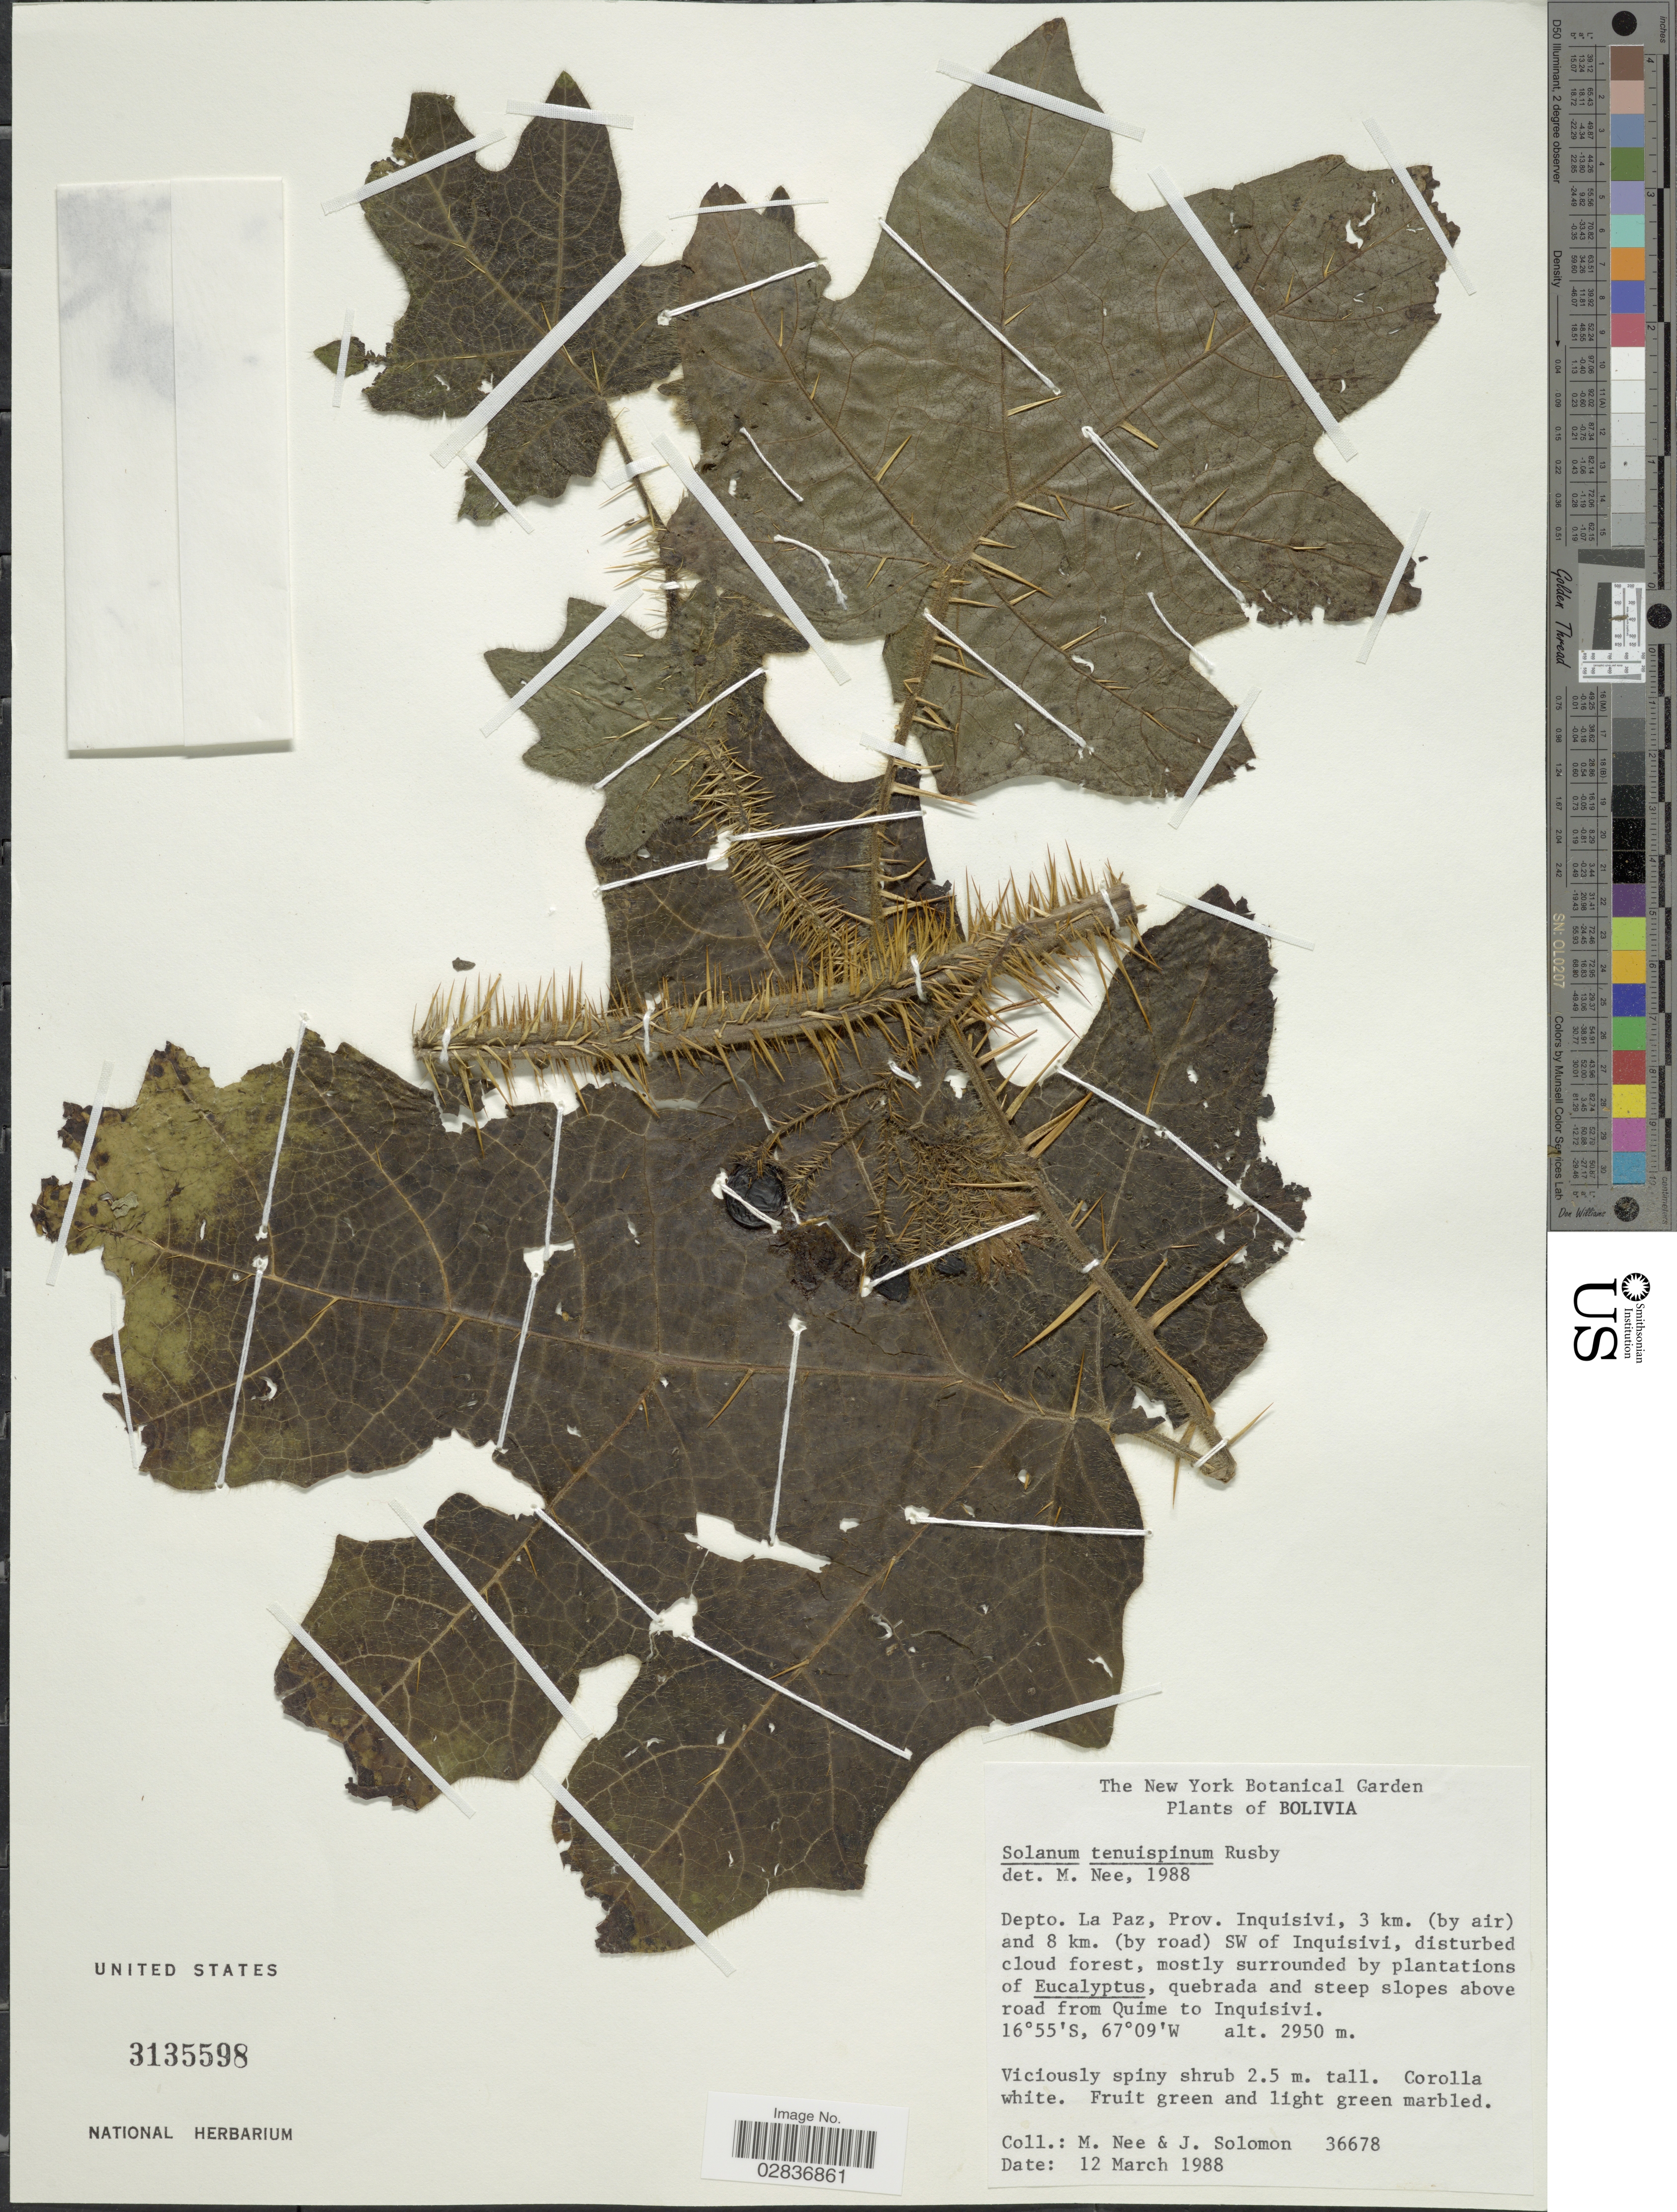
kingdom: Plantae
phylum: Tracheophyta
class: Magnoliopsida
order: Solanales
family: Solanaceae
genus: Solanum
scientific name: Solanum tenuispinum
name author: Rusby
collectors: M. Nee & J. Solomon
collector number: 36678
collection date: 1988-03-12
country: Bolivia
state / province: La Paz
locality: Depto. La Paz, Prov. Inquisivi, 3 km. (by air) and 8 km. (by road) SW of Inquisivi, quebrada and steep slopes above road from Quime to Inquisivi.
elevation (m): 2950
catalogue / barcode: US 3133598